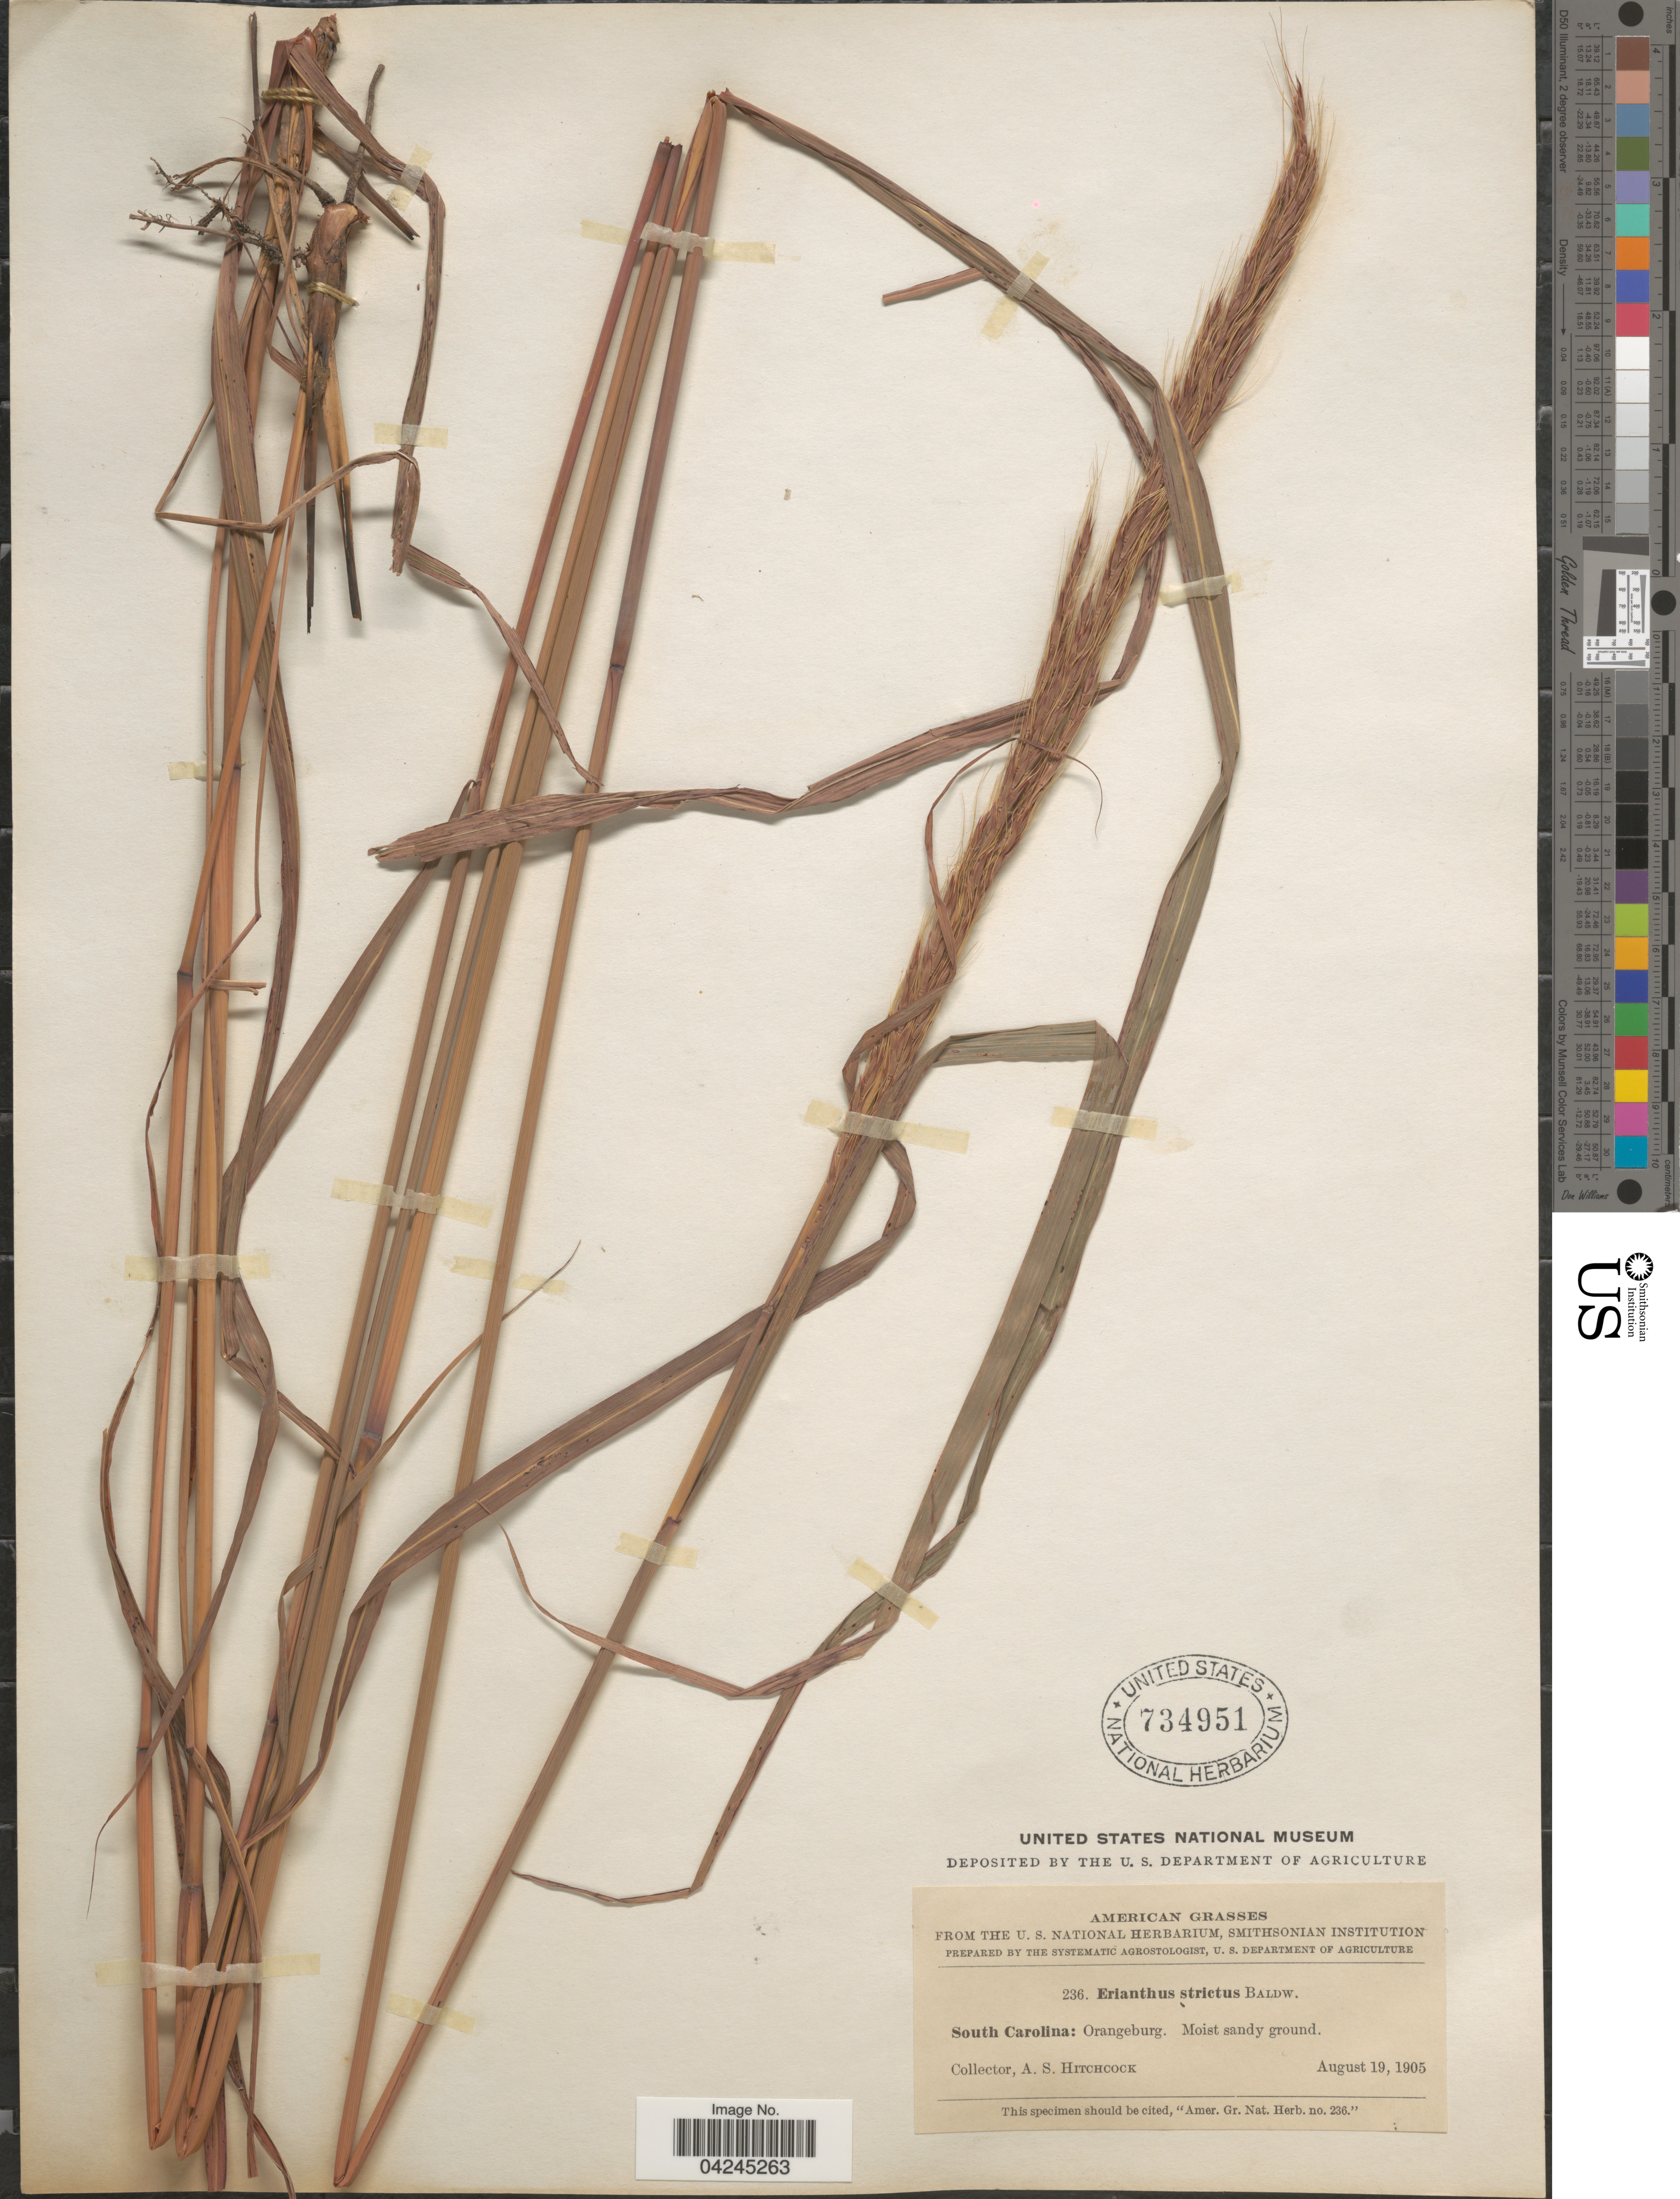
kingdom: Plantae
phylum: Tracheophyta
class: Liliopsida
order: Poales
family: Poaceae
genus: Erianthus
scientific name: Erianthus strictus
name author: Baldwin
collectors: A. S. Hitchcock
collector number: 236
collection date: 1905-08-19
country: United States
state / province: South Carolina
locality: Orangeburg.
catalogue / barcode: US 734951